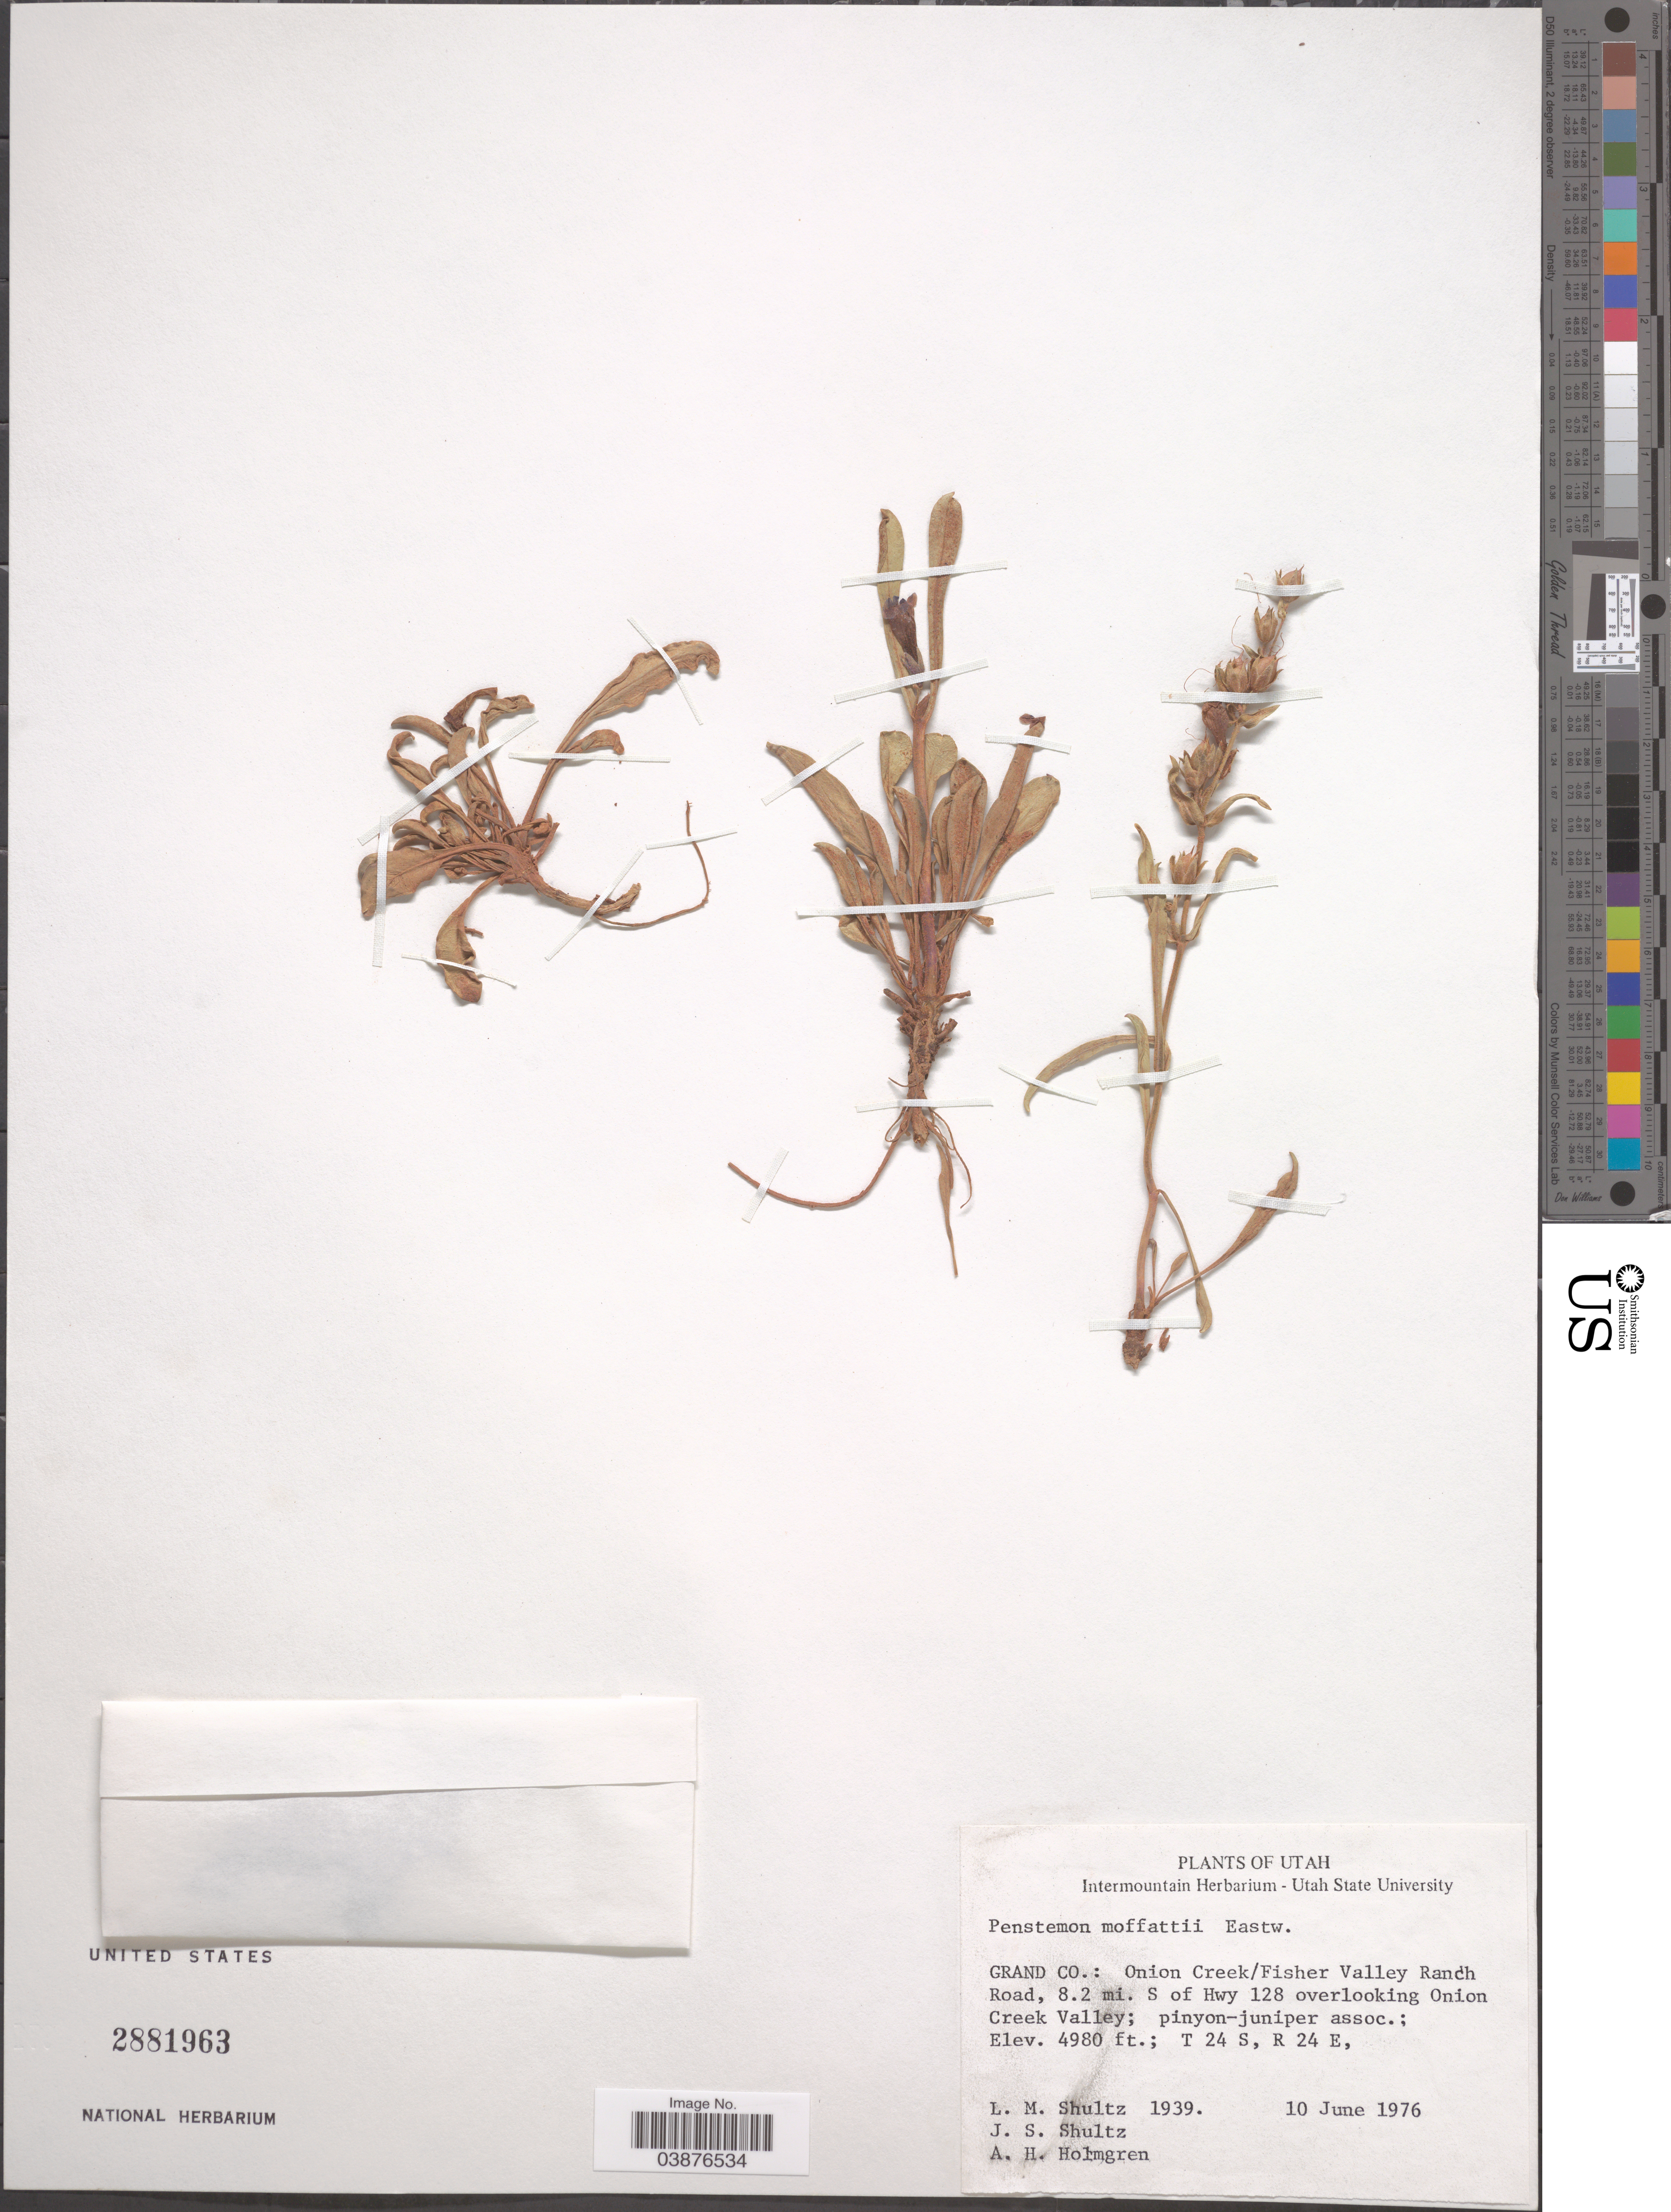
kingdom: Plantae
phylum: Tracheophyta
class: Magnoliopsida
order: Lamiales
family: Plantaginaceae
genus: Penstemon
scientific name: Penstemon moffatii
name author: Eastw.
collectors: L. Shultz, J. Shultz & A. H. Holmgren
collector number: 1939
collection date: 1976-06-10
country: United States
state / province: Utah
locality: Grand Co.: Onion Creek/Fisher Valley Ranch Road, 8.2 mi. S of Hwy 128 overlooking Onion Creek Valley. T 24 S, R 24 E.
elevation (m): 1518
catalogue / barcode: US 2881963